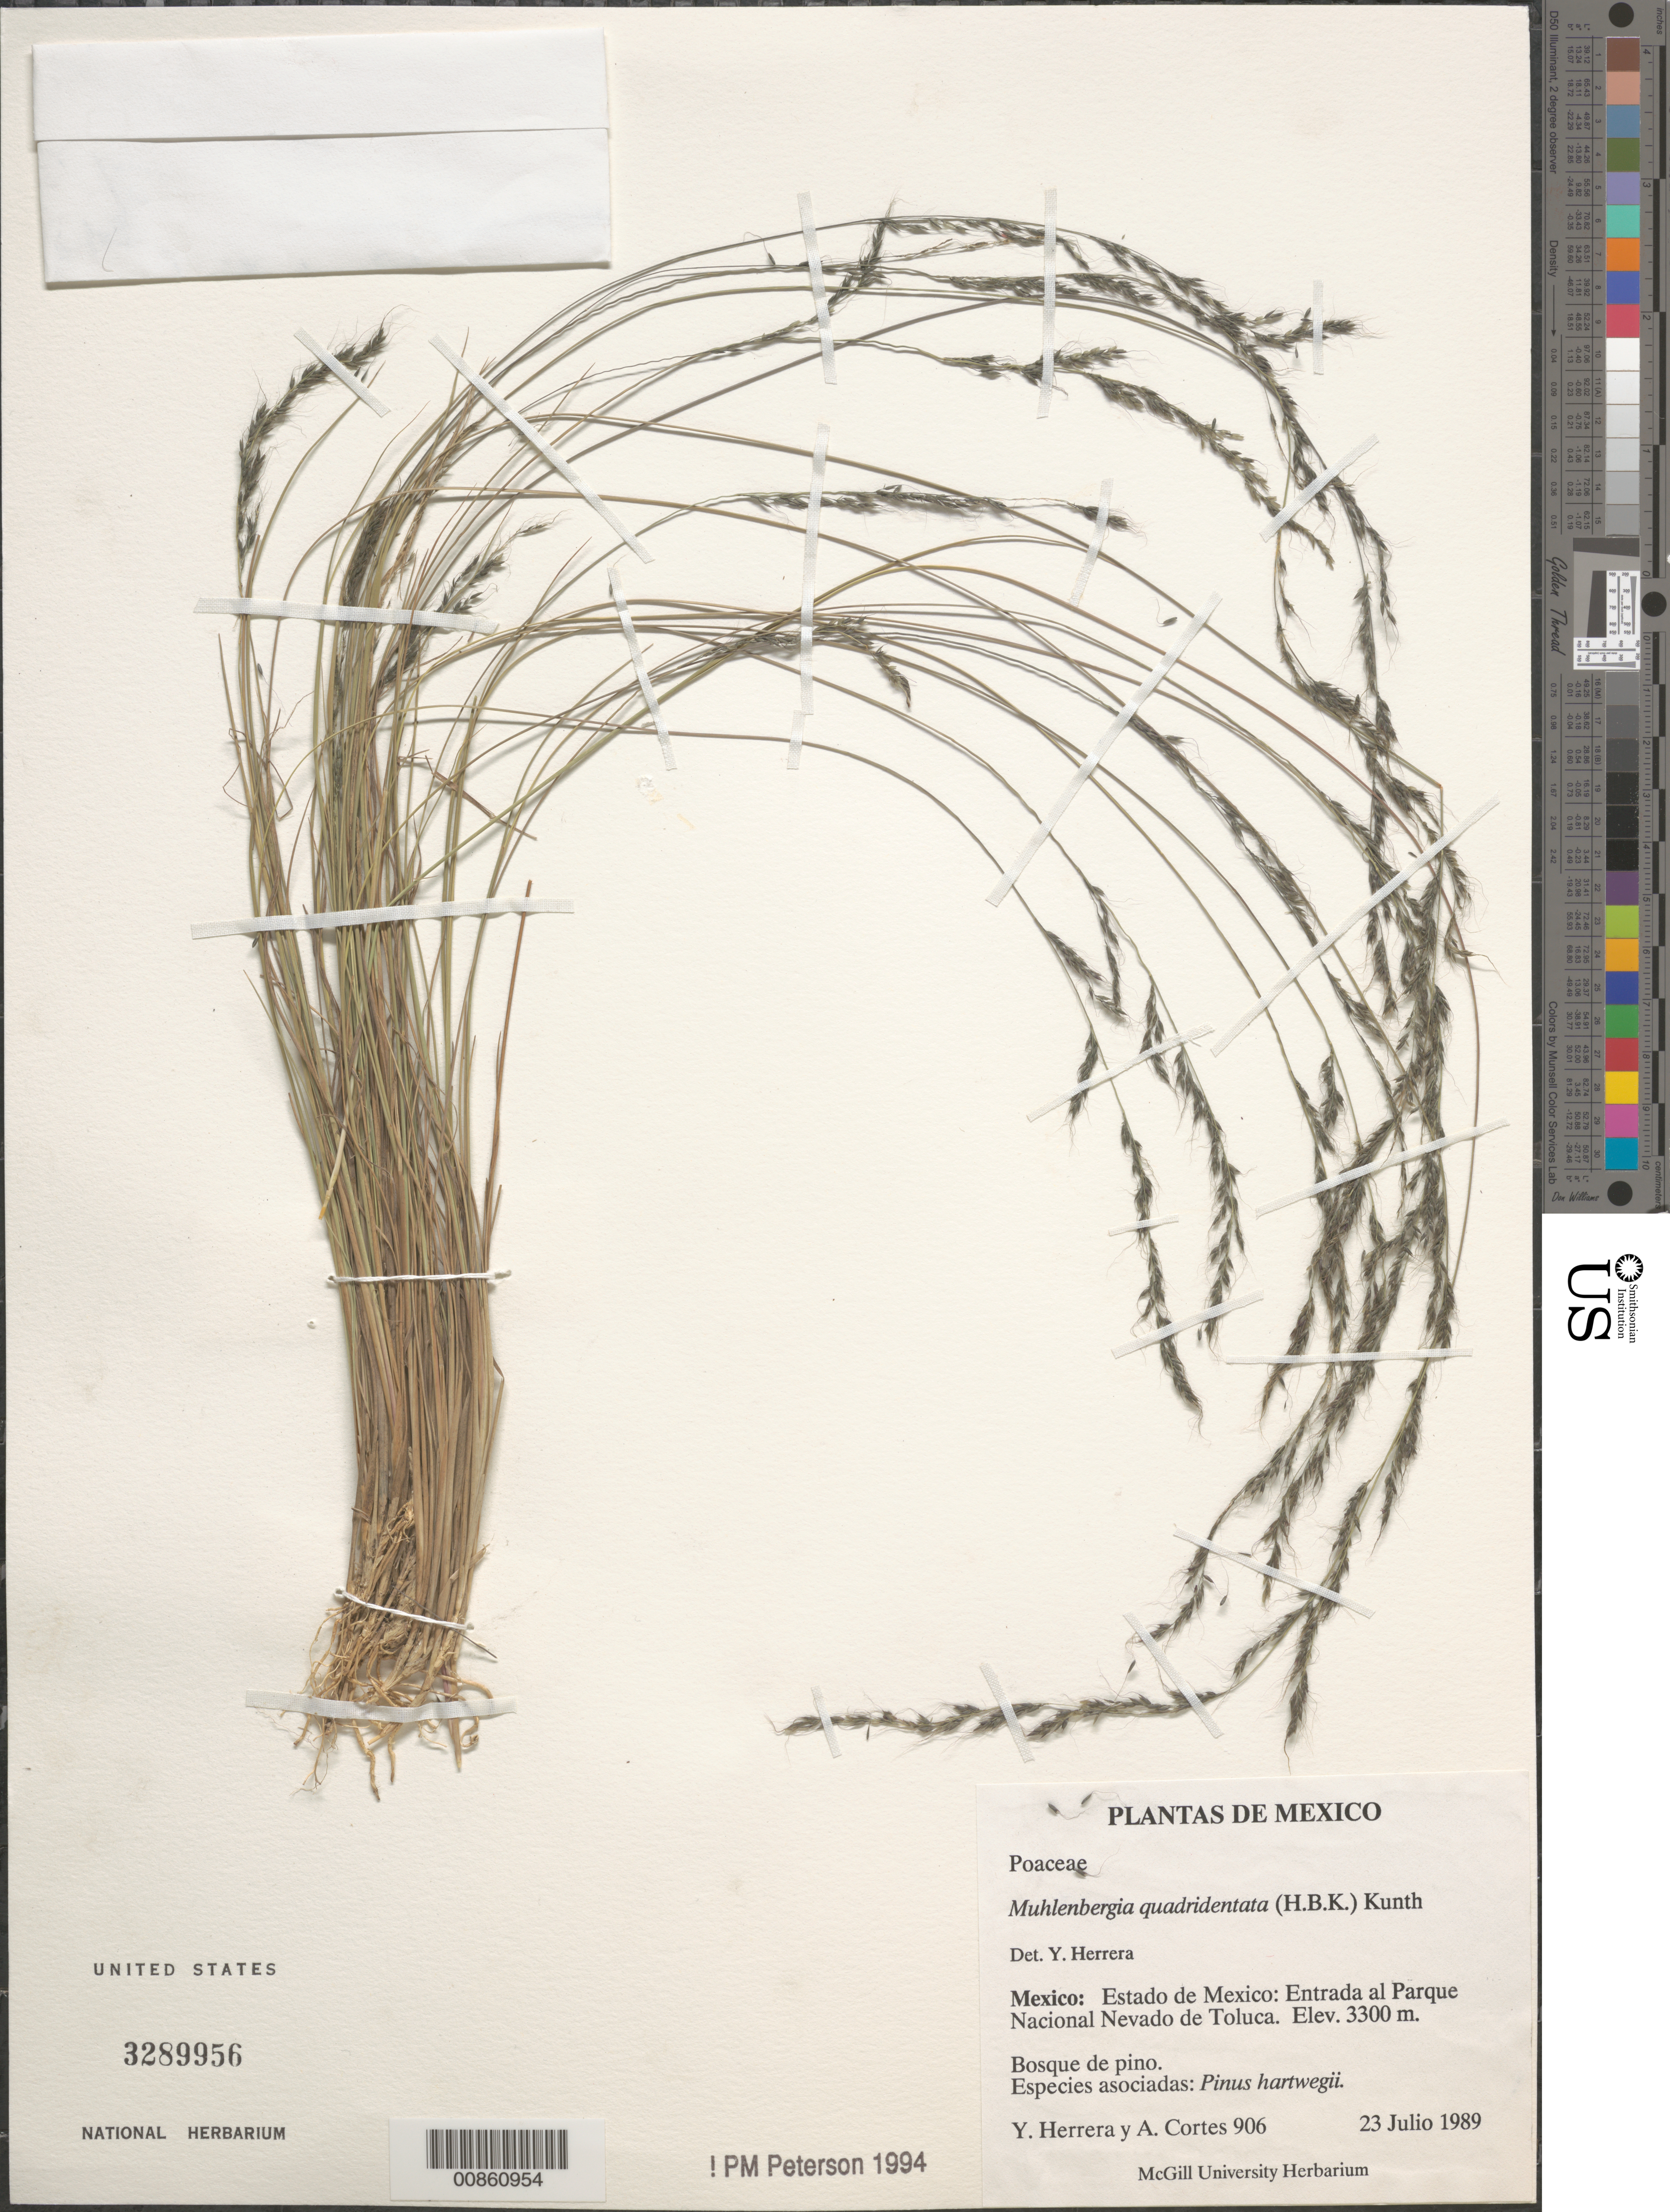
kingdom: Plantae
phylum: Tracheophyta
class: Liliopsida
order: Poales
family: Poaceae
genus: Muhlenbergia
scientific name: Muhlenbergia purpusii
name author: Mez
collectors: Y. Herrera Arrieta & A. Cortès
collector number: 906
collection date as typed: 23 Jul 1989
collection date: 1989-07-23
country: Mexico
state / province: México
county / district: Zinacantepec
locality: Entrada al Parque Nacional Nevado de Toluca, mpio. Zinacantepec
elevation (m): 3300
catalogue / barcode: US 3289956